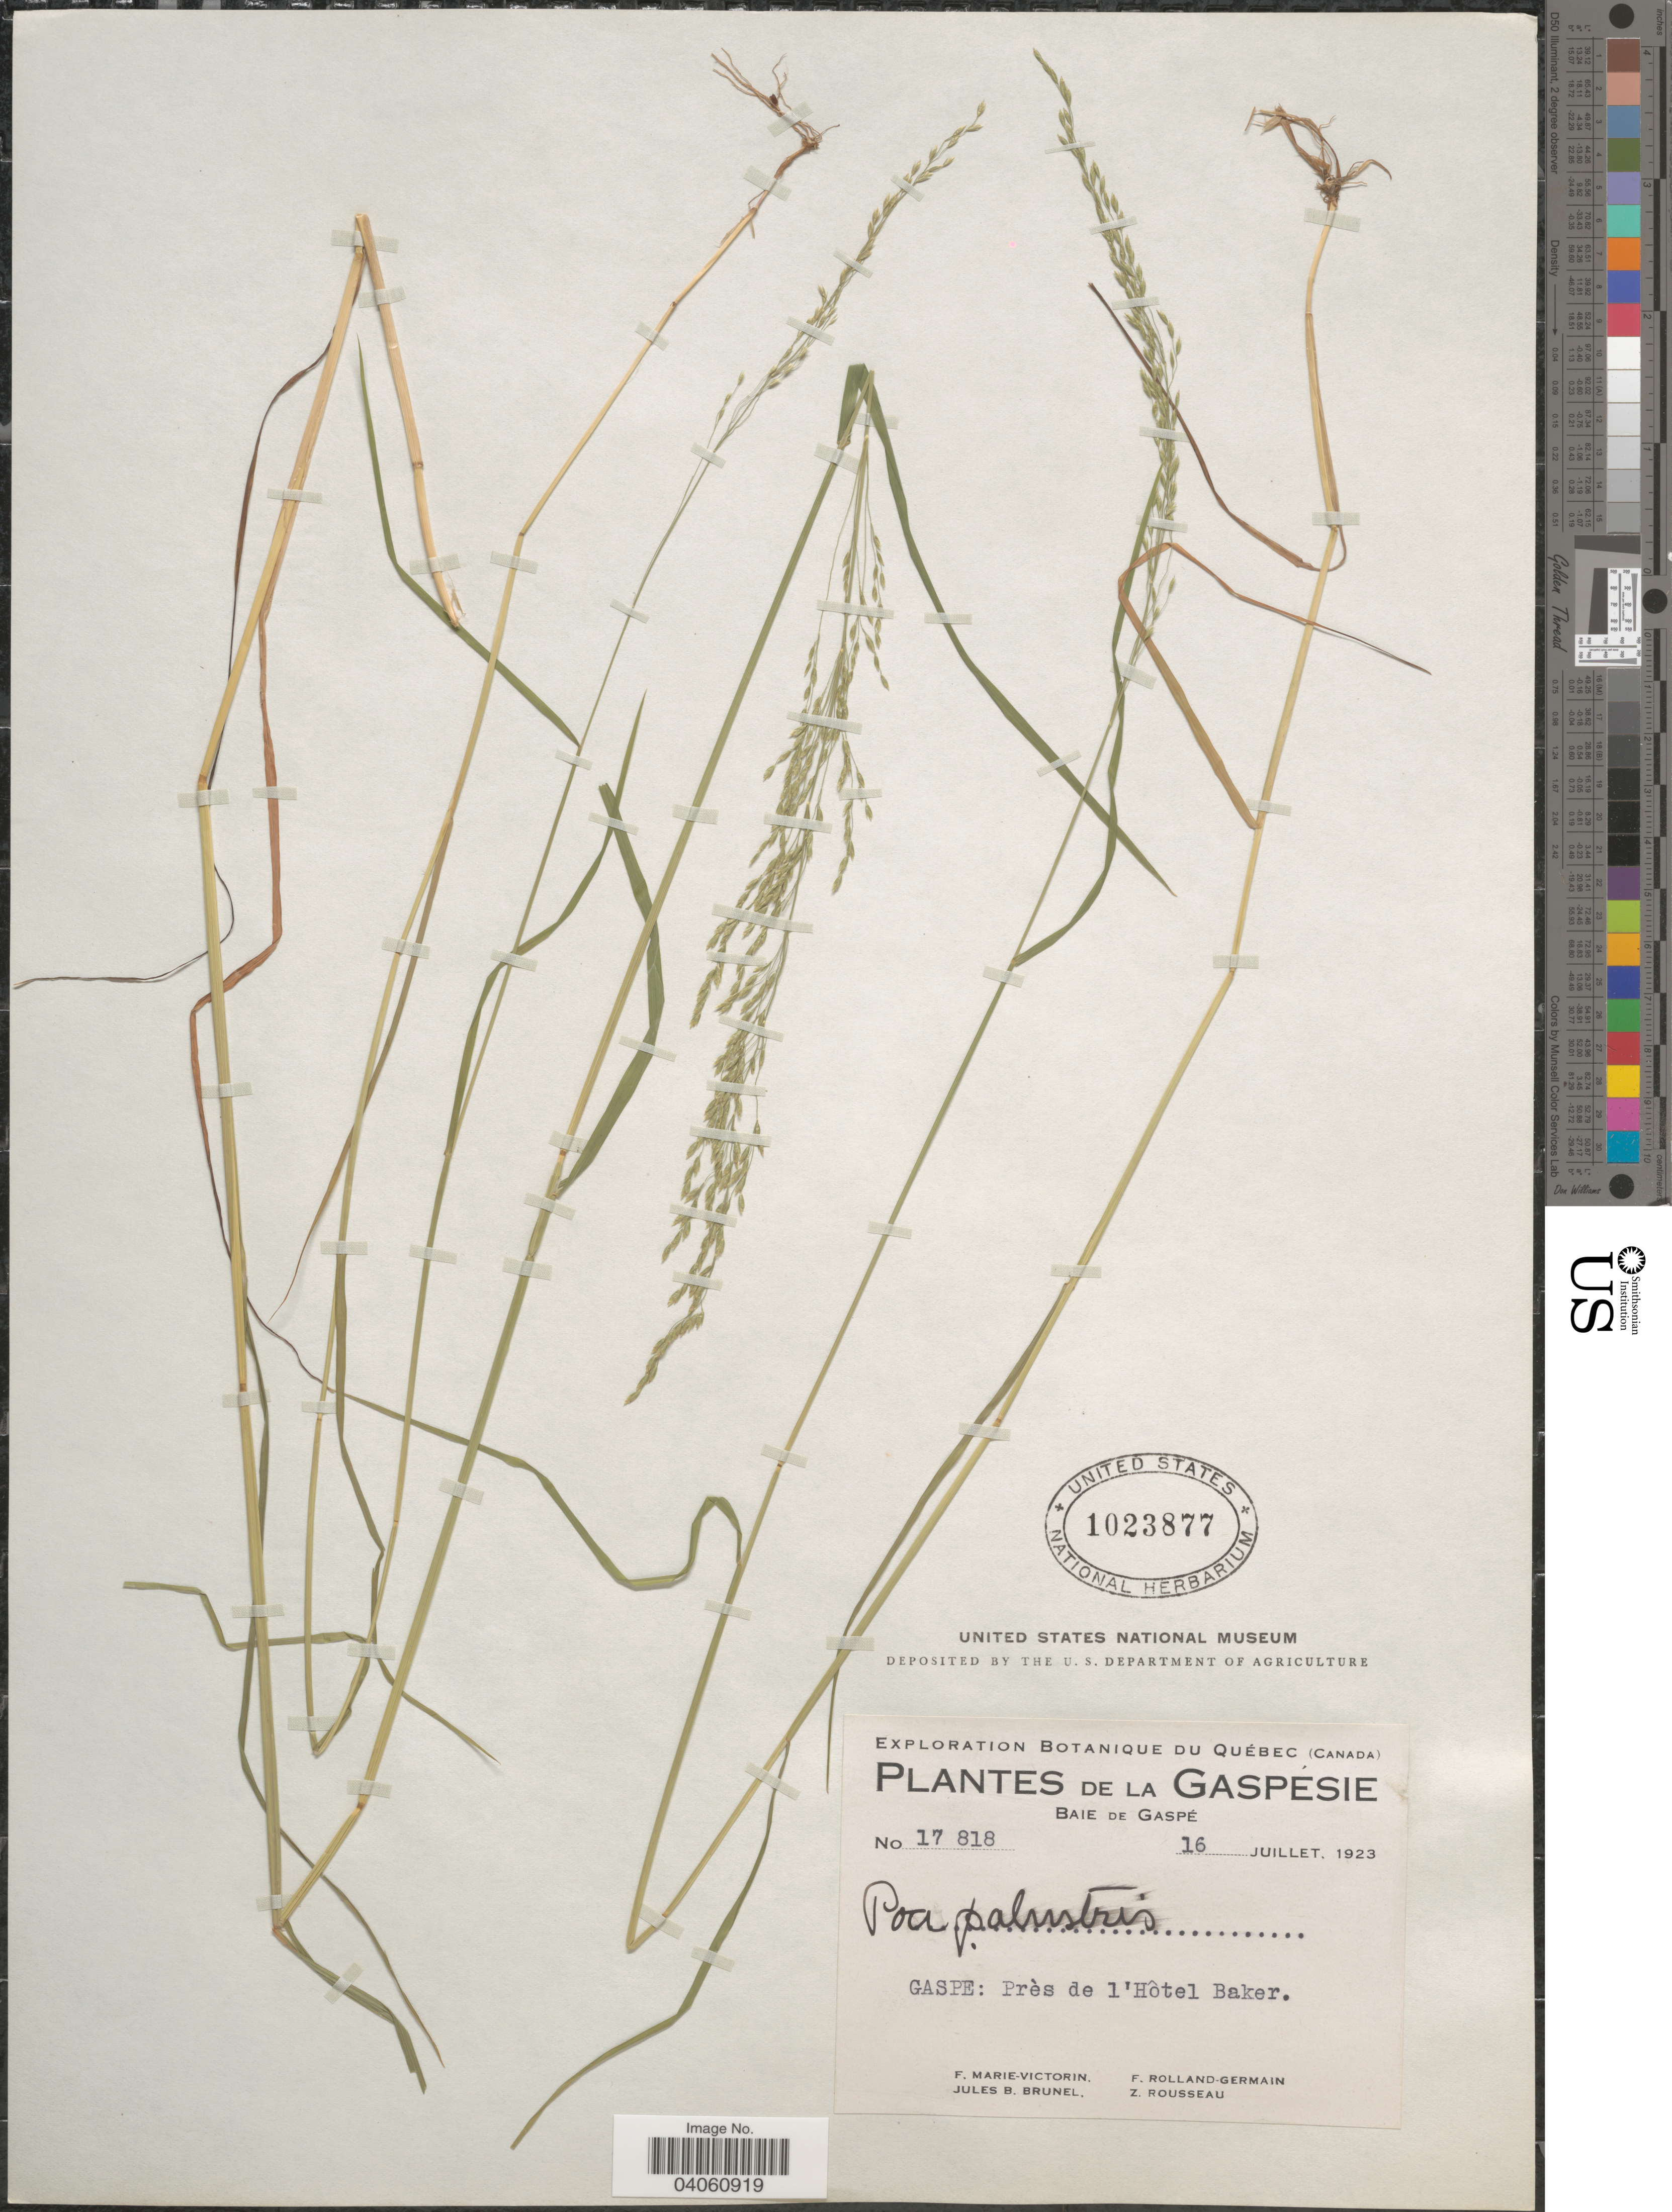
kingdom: Plantae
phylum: Tracheophyta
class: Liliopsida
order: Poales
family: Poaceae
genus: Poa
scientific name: Poa palustris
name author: L.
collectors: F. Marie-Victorin, J. Brunel, Rolland-Germain & Z. Rousseau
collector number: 17818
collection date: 1923-07-16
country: Canada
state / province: Quebec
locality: La Gaspésie. Baie de Gaspé. Gaspe: Près de l'Hôtel Baker.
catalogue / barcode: US 1023877